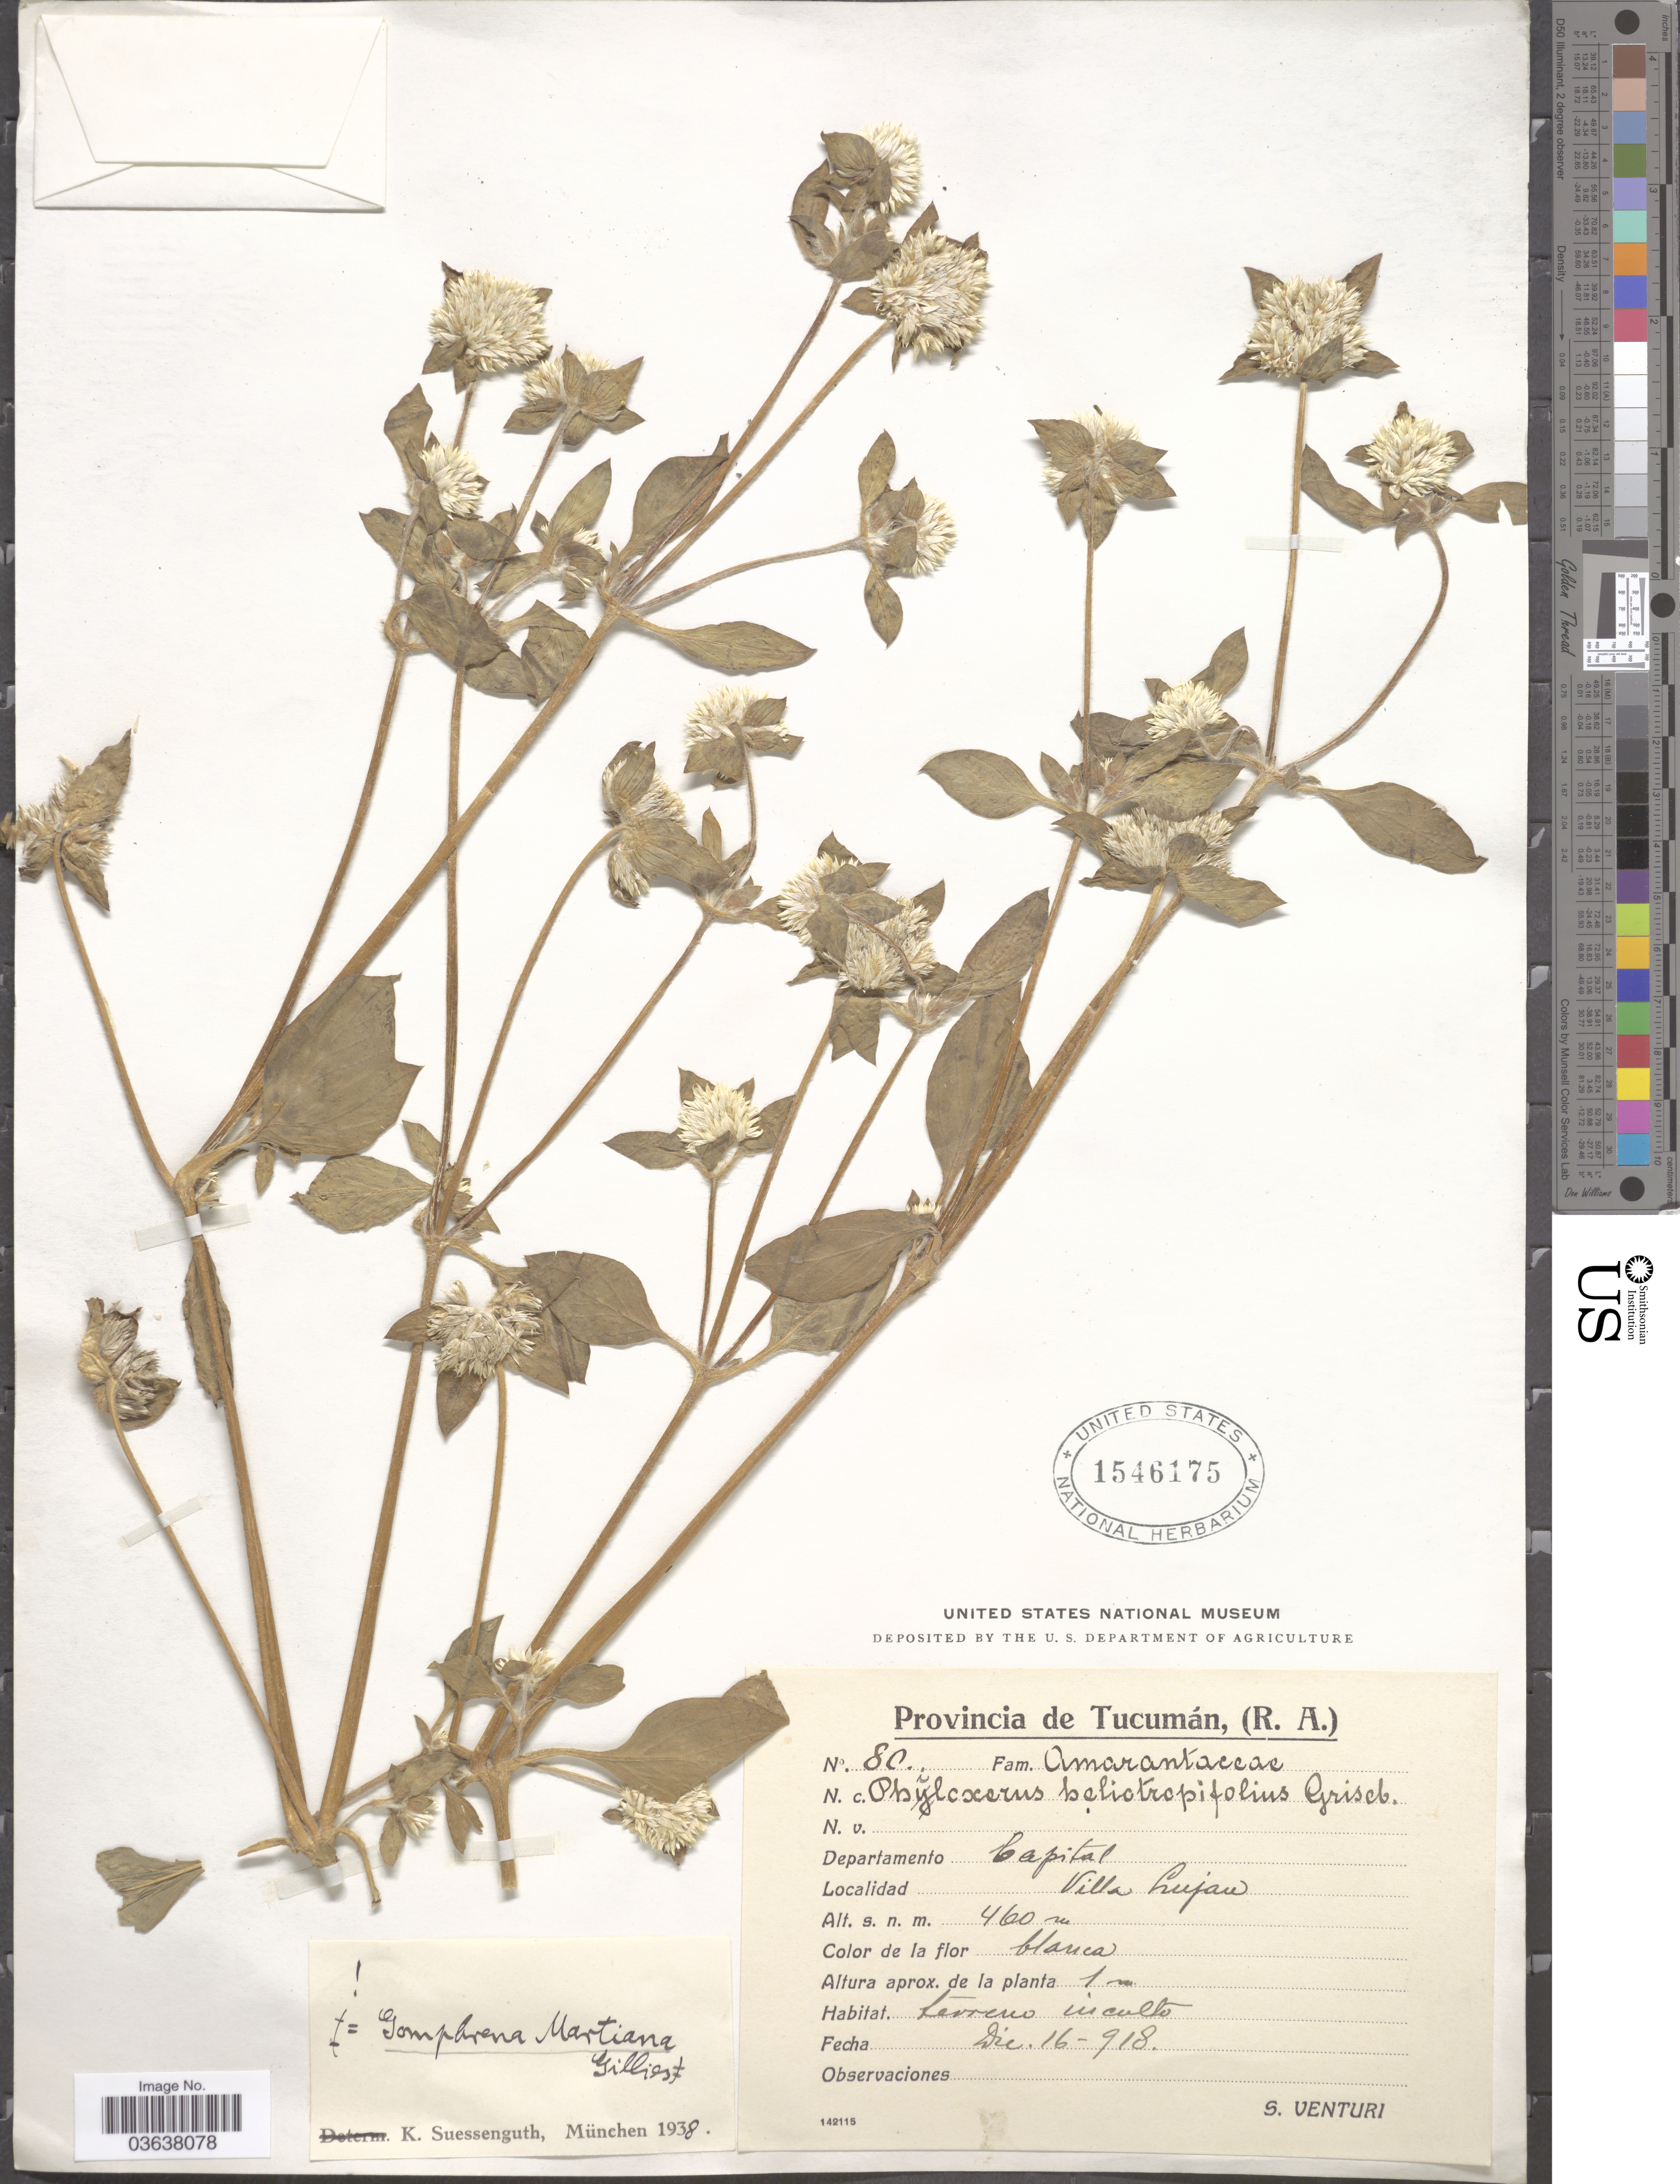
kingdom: Plantae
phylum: Tracheophyta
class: Magnoliopsida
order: Caryophyllales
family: Amaranthaceae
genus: Gomphrena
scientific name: Gomphrena martiana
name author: Gillies ex Moq.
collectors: S. Venturi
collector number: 80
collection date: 1918-12-16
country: Argentina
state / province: Tucuman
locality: Departamento Capital. Villa Lujan.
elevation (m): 460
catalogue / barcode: US 1546175